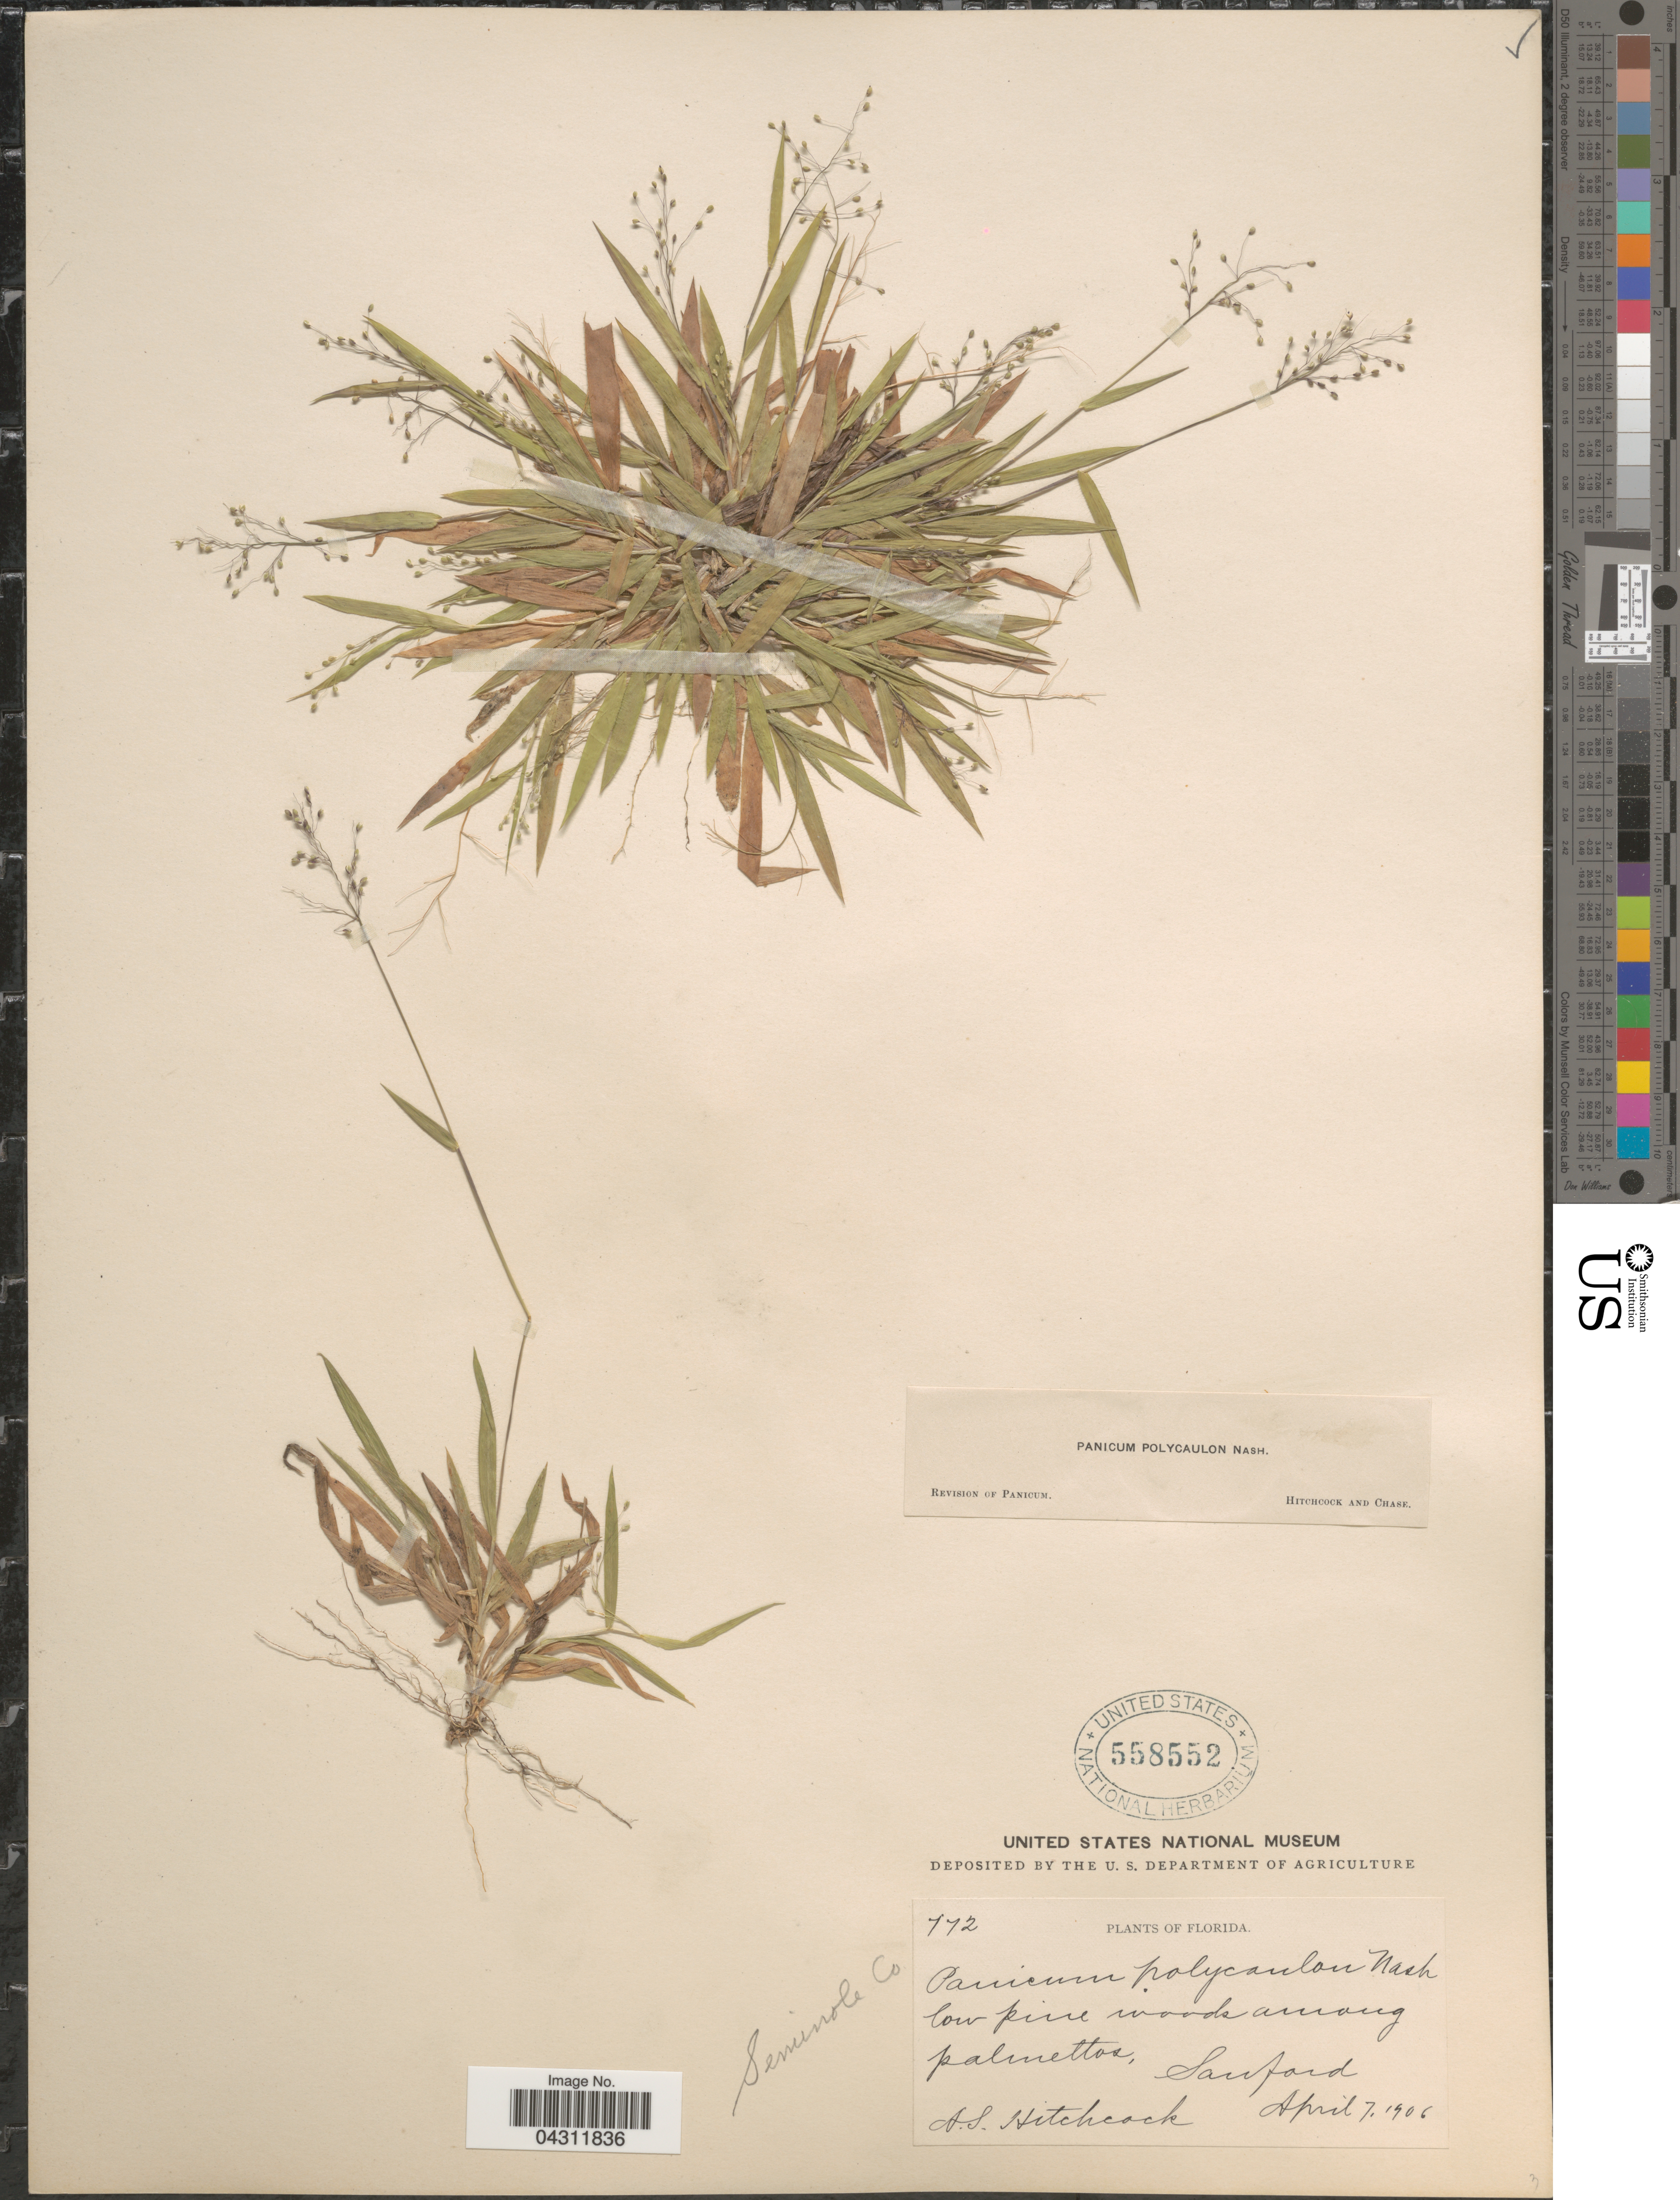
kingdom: Plantae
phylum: Tracheophyta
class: Liliopsida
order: Poales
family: Poaceae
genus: Dichanthelium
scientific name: Dichanthelium strigosum var. glabrescens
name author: (Griseb.) Freckmann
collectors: A. S. Hitchcock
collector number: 772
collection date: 1906-04-07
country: United States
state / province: Florida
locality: Sanford. Seminole Co.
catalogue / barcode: US 558552